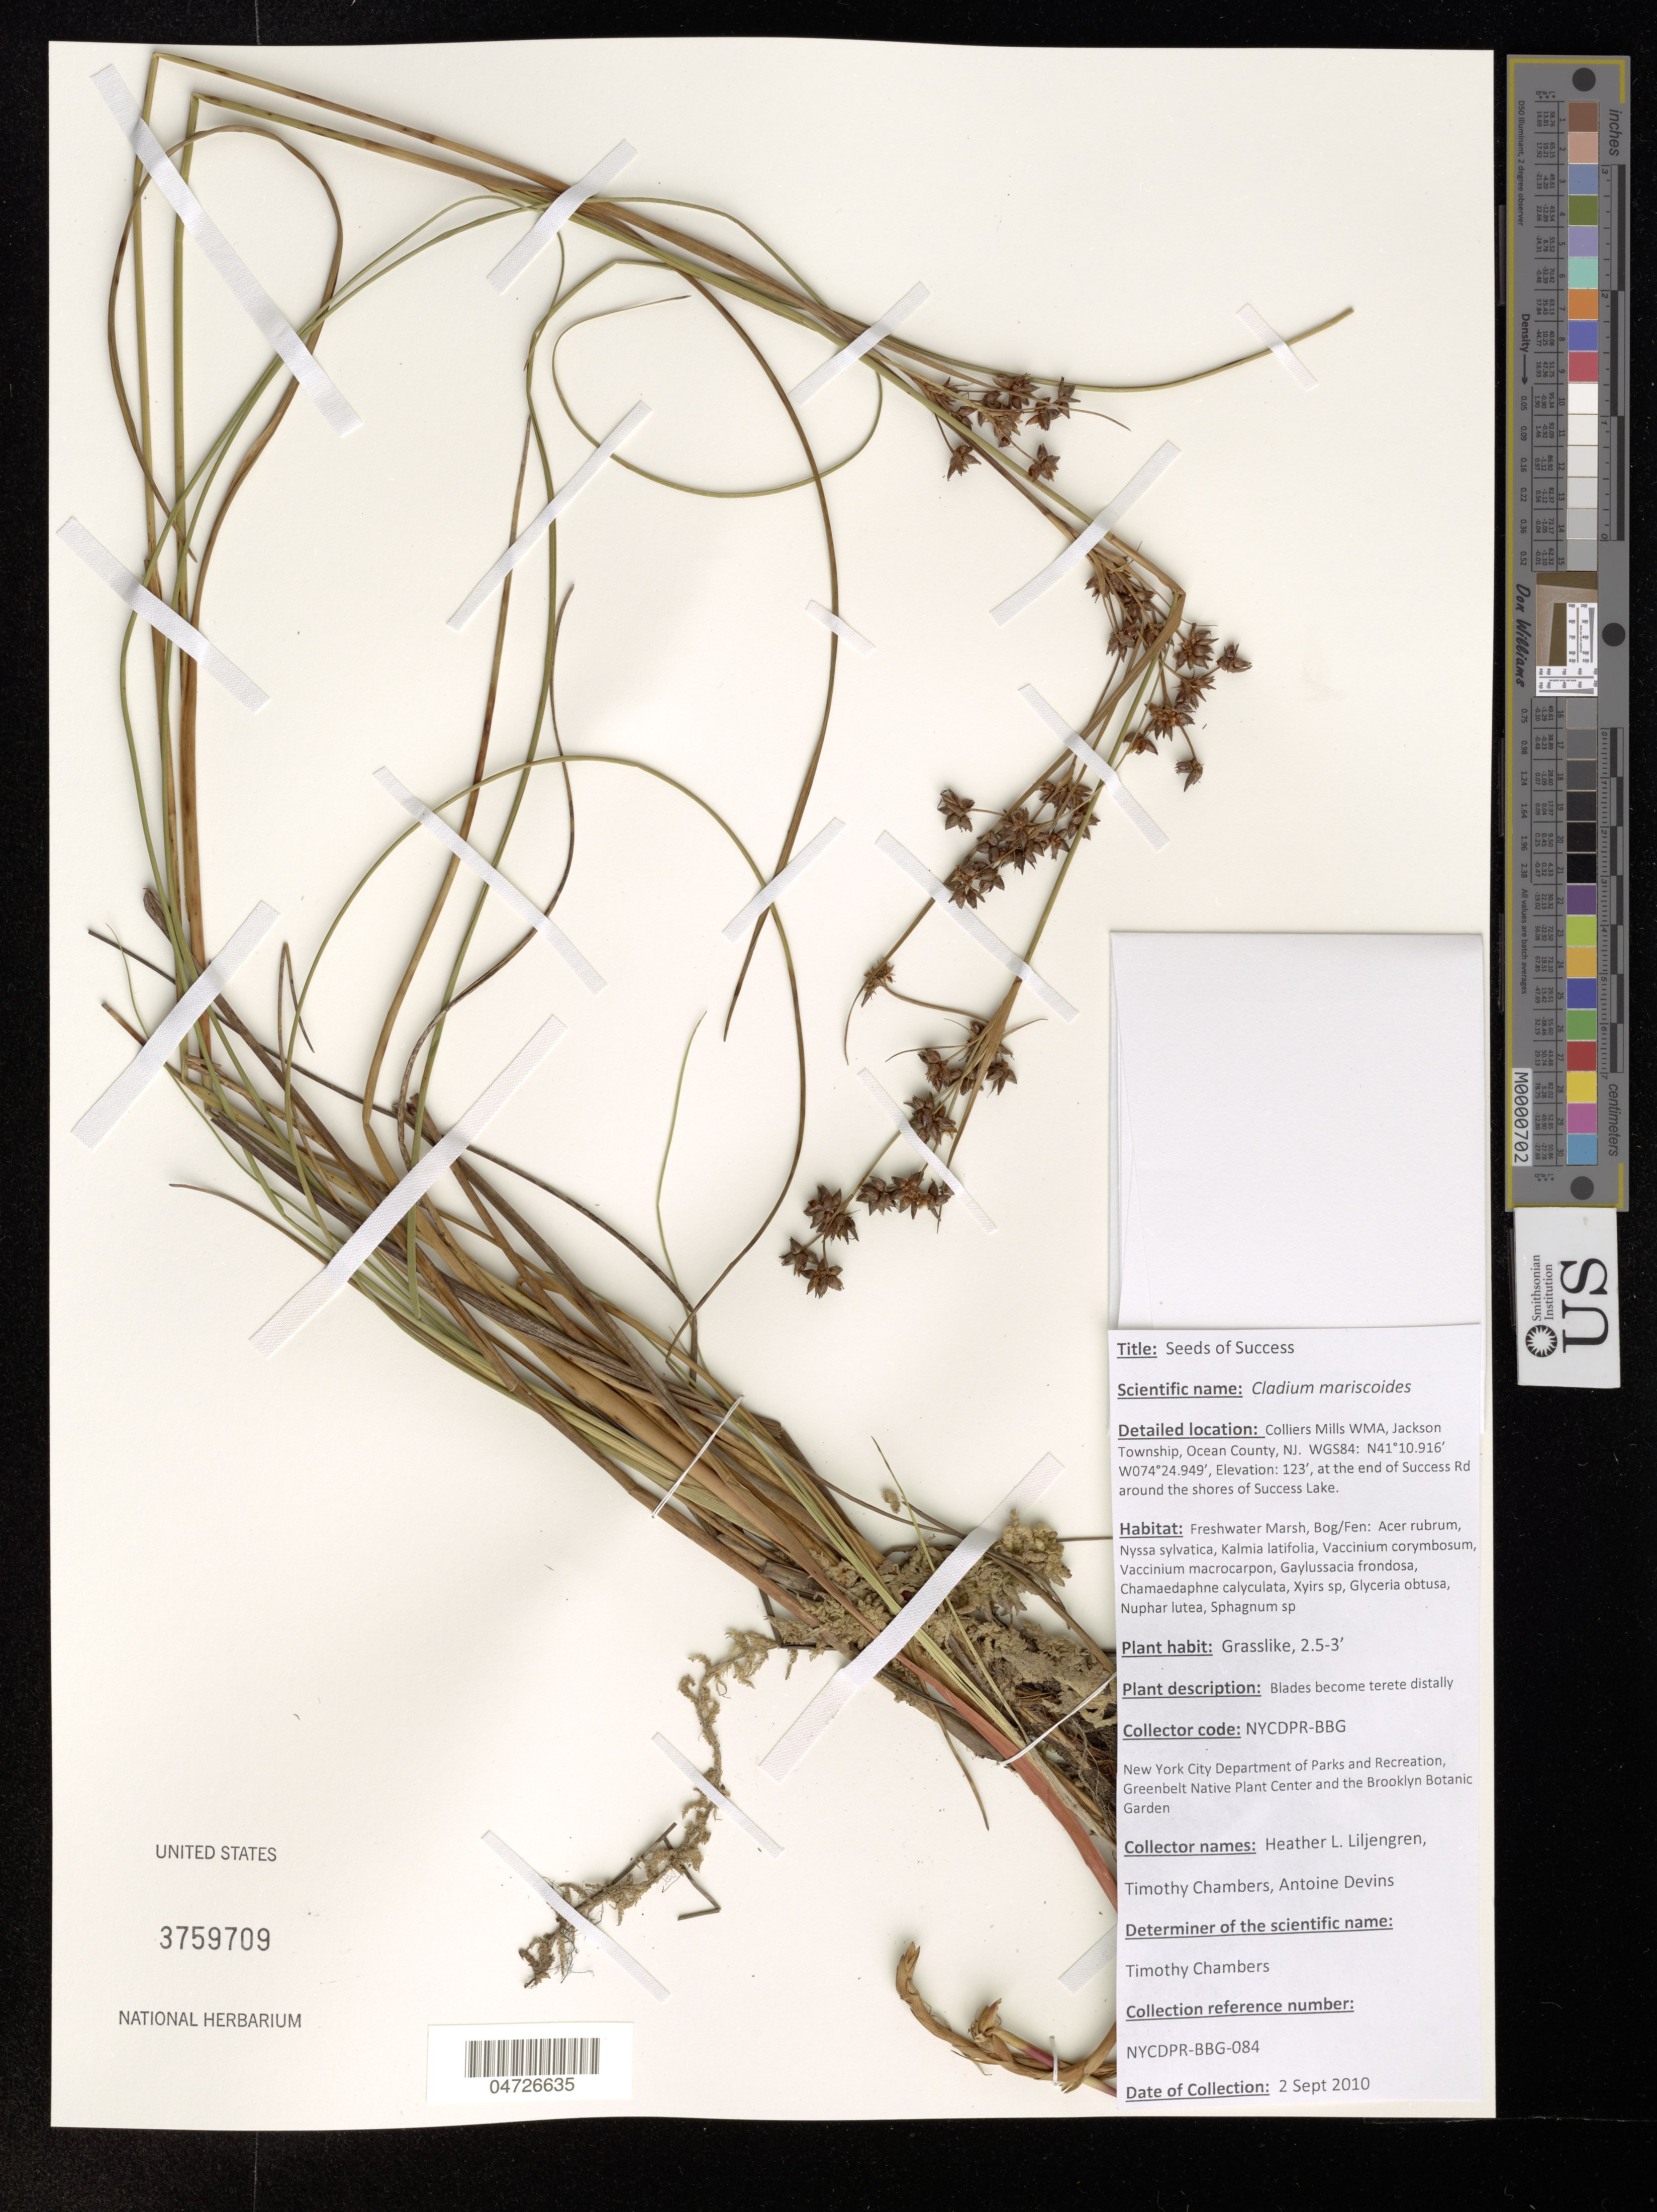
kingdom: Plantae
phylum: Tracheophyta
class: Liliopsida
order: Poales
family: Cyperaceae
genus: Cladium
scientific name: Cladium mariscoides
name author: (Muhl.) Torr.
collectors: H. Liljengren, T. Chambers & A. Devins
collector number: NYCDPR-BBG-084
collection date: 2010-09-02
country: United States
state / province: New Jersey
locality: Colliers Mills WMA, Jackson Township, Ocean County. At the end of Success Rd around the shores of Success Lake.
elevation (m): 37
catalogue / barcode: US 3759709